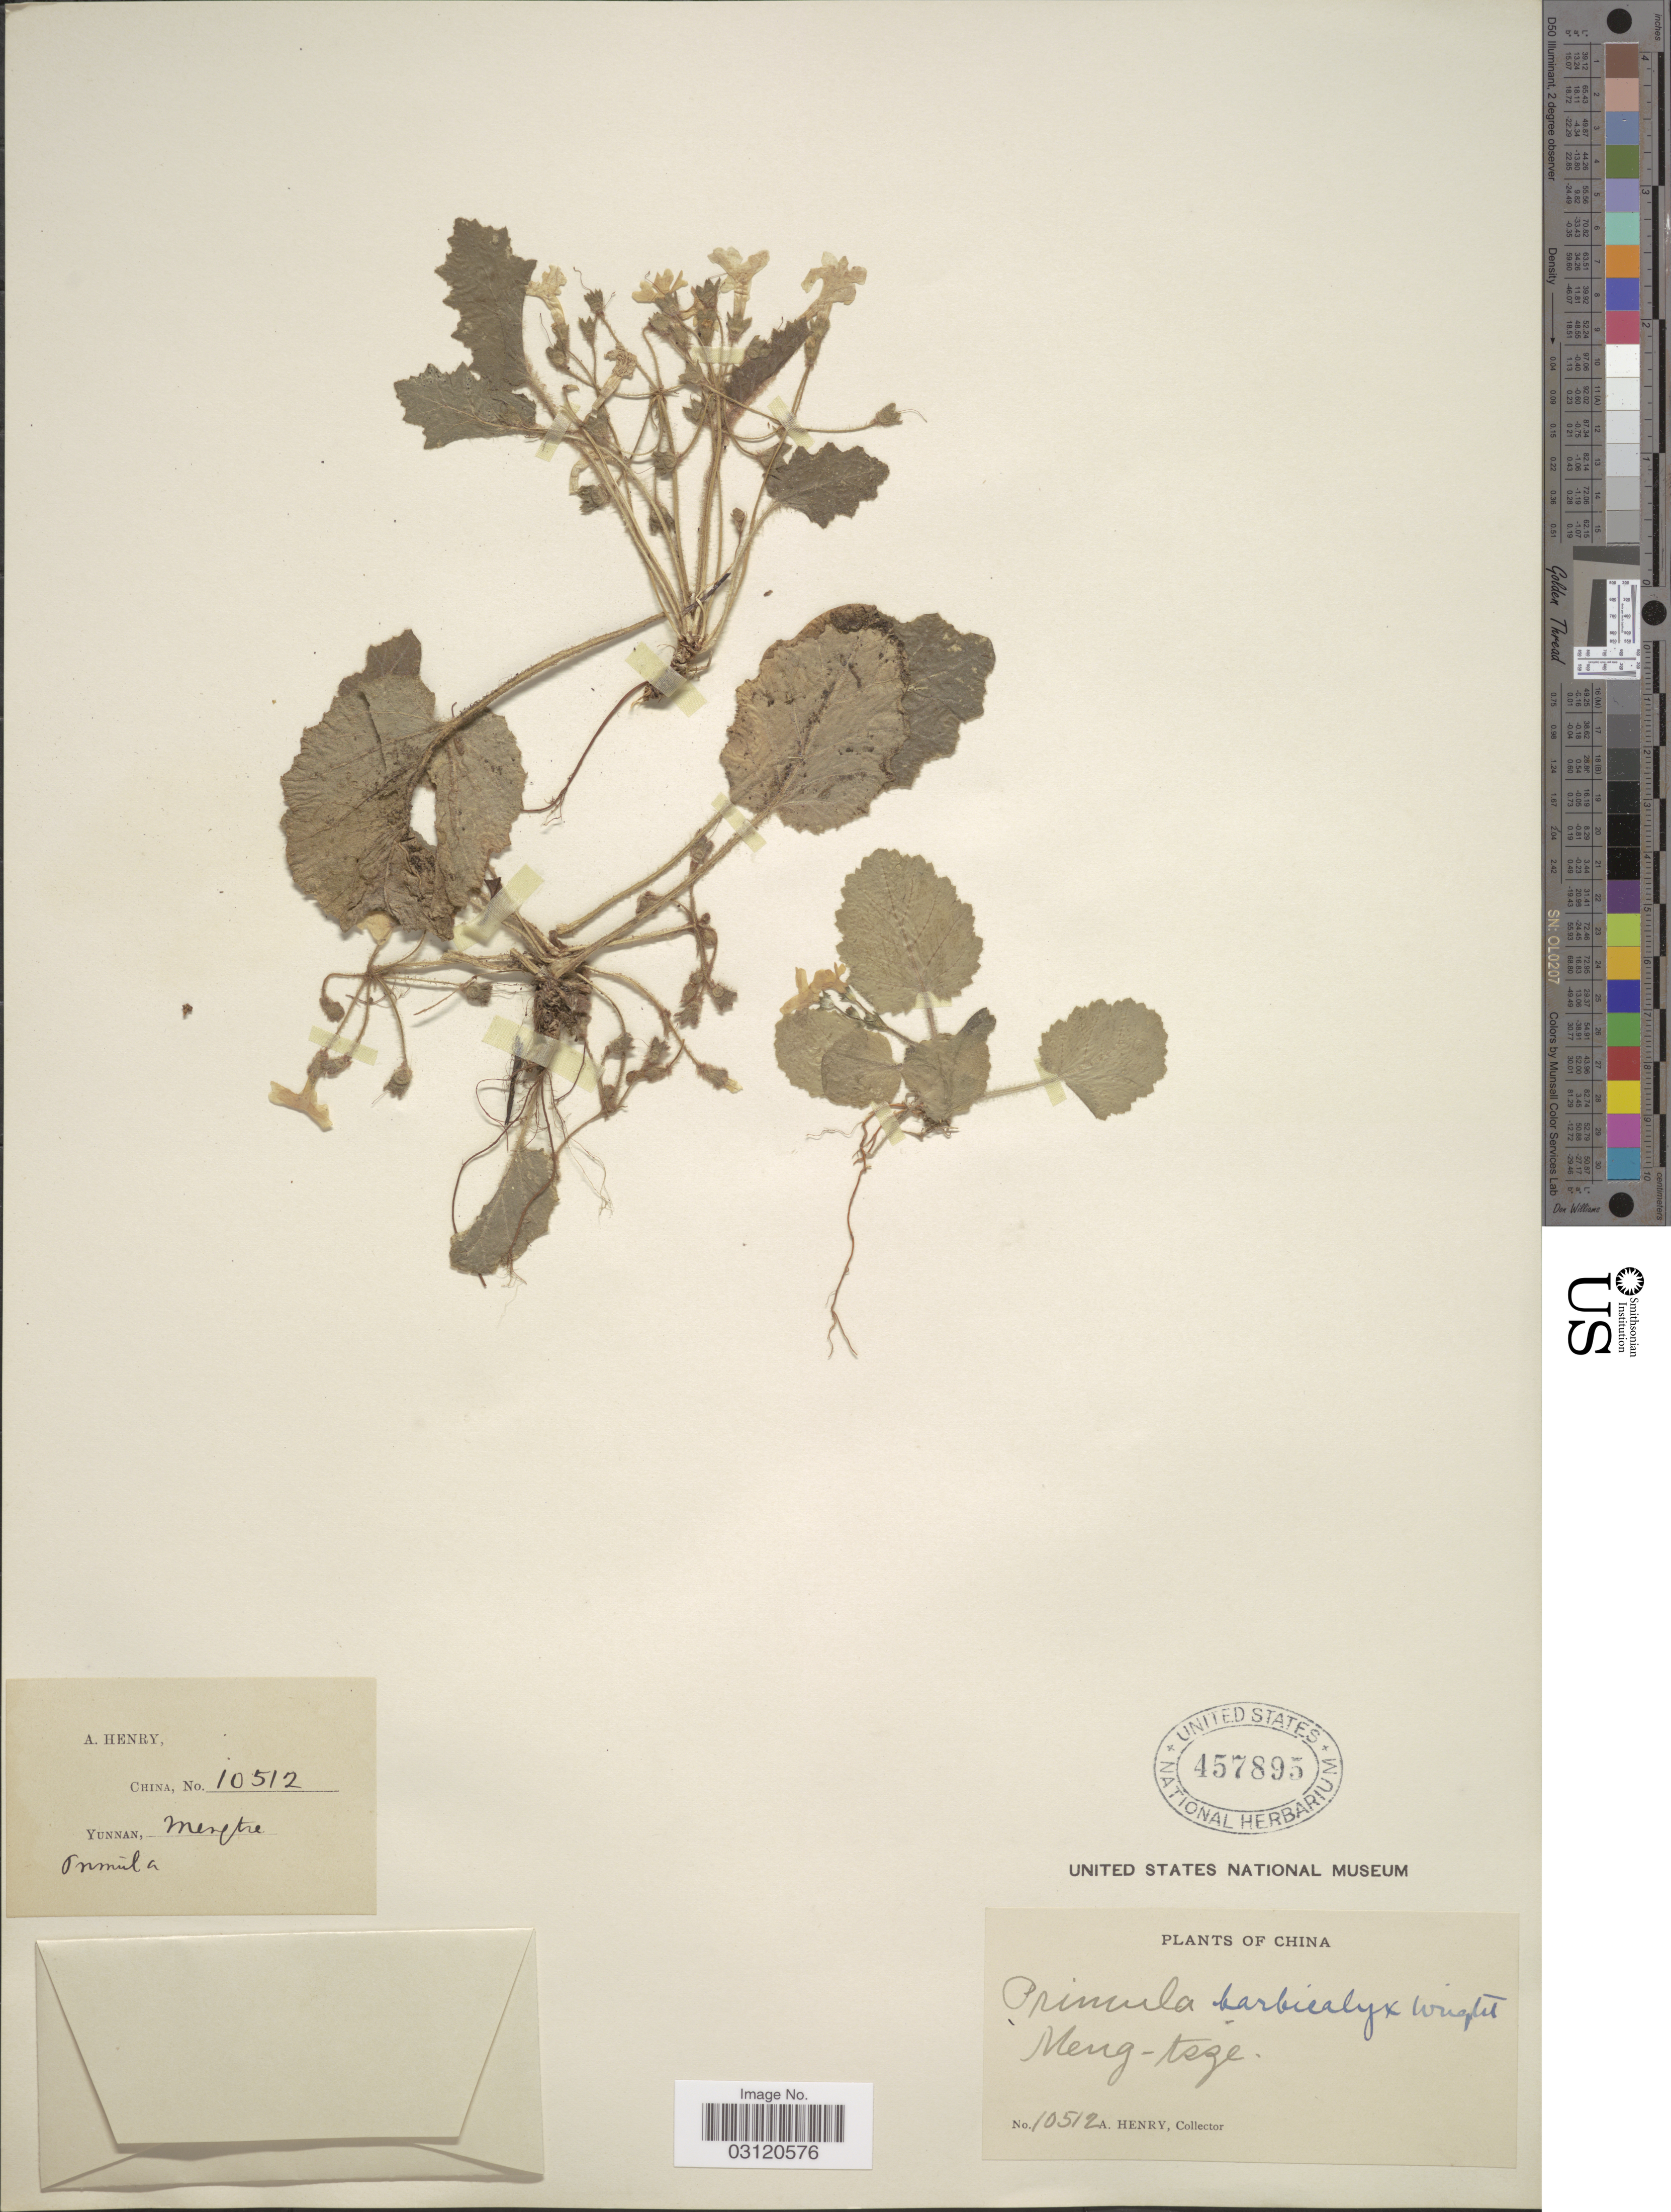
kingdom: Plantae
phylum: Tracheophyta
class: Magnoliopsida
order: Ericales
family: Primulaceae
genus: Primula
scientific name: Primula barbicalyx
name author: C.H. Wright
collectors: A. Henry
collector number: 10512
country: China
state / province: Yunnan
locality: Meng-tsze.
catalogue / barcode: US 457895